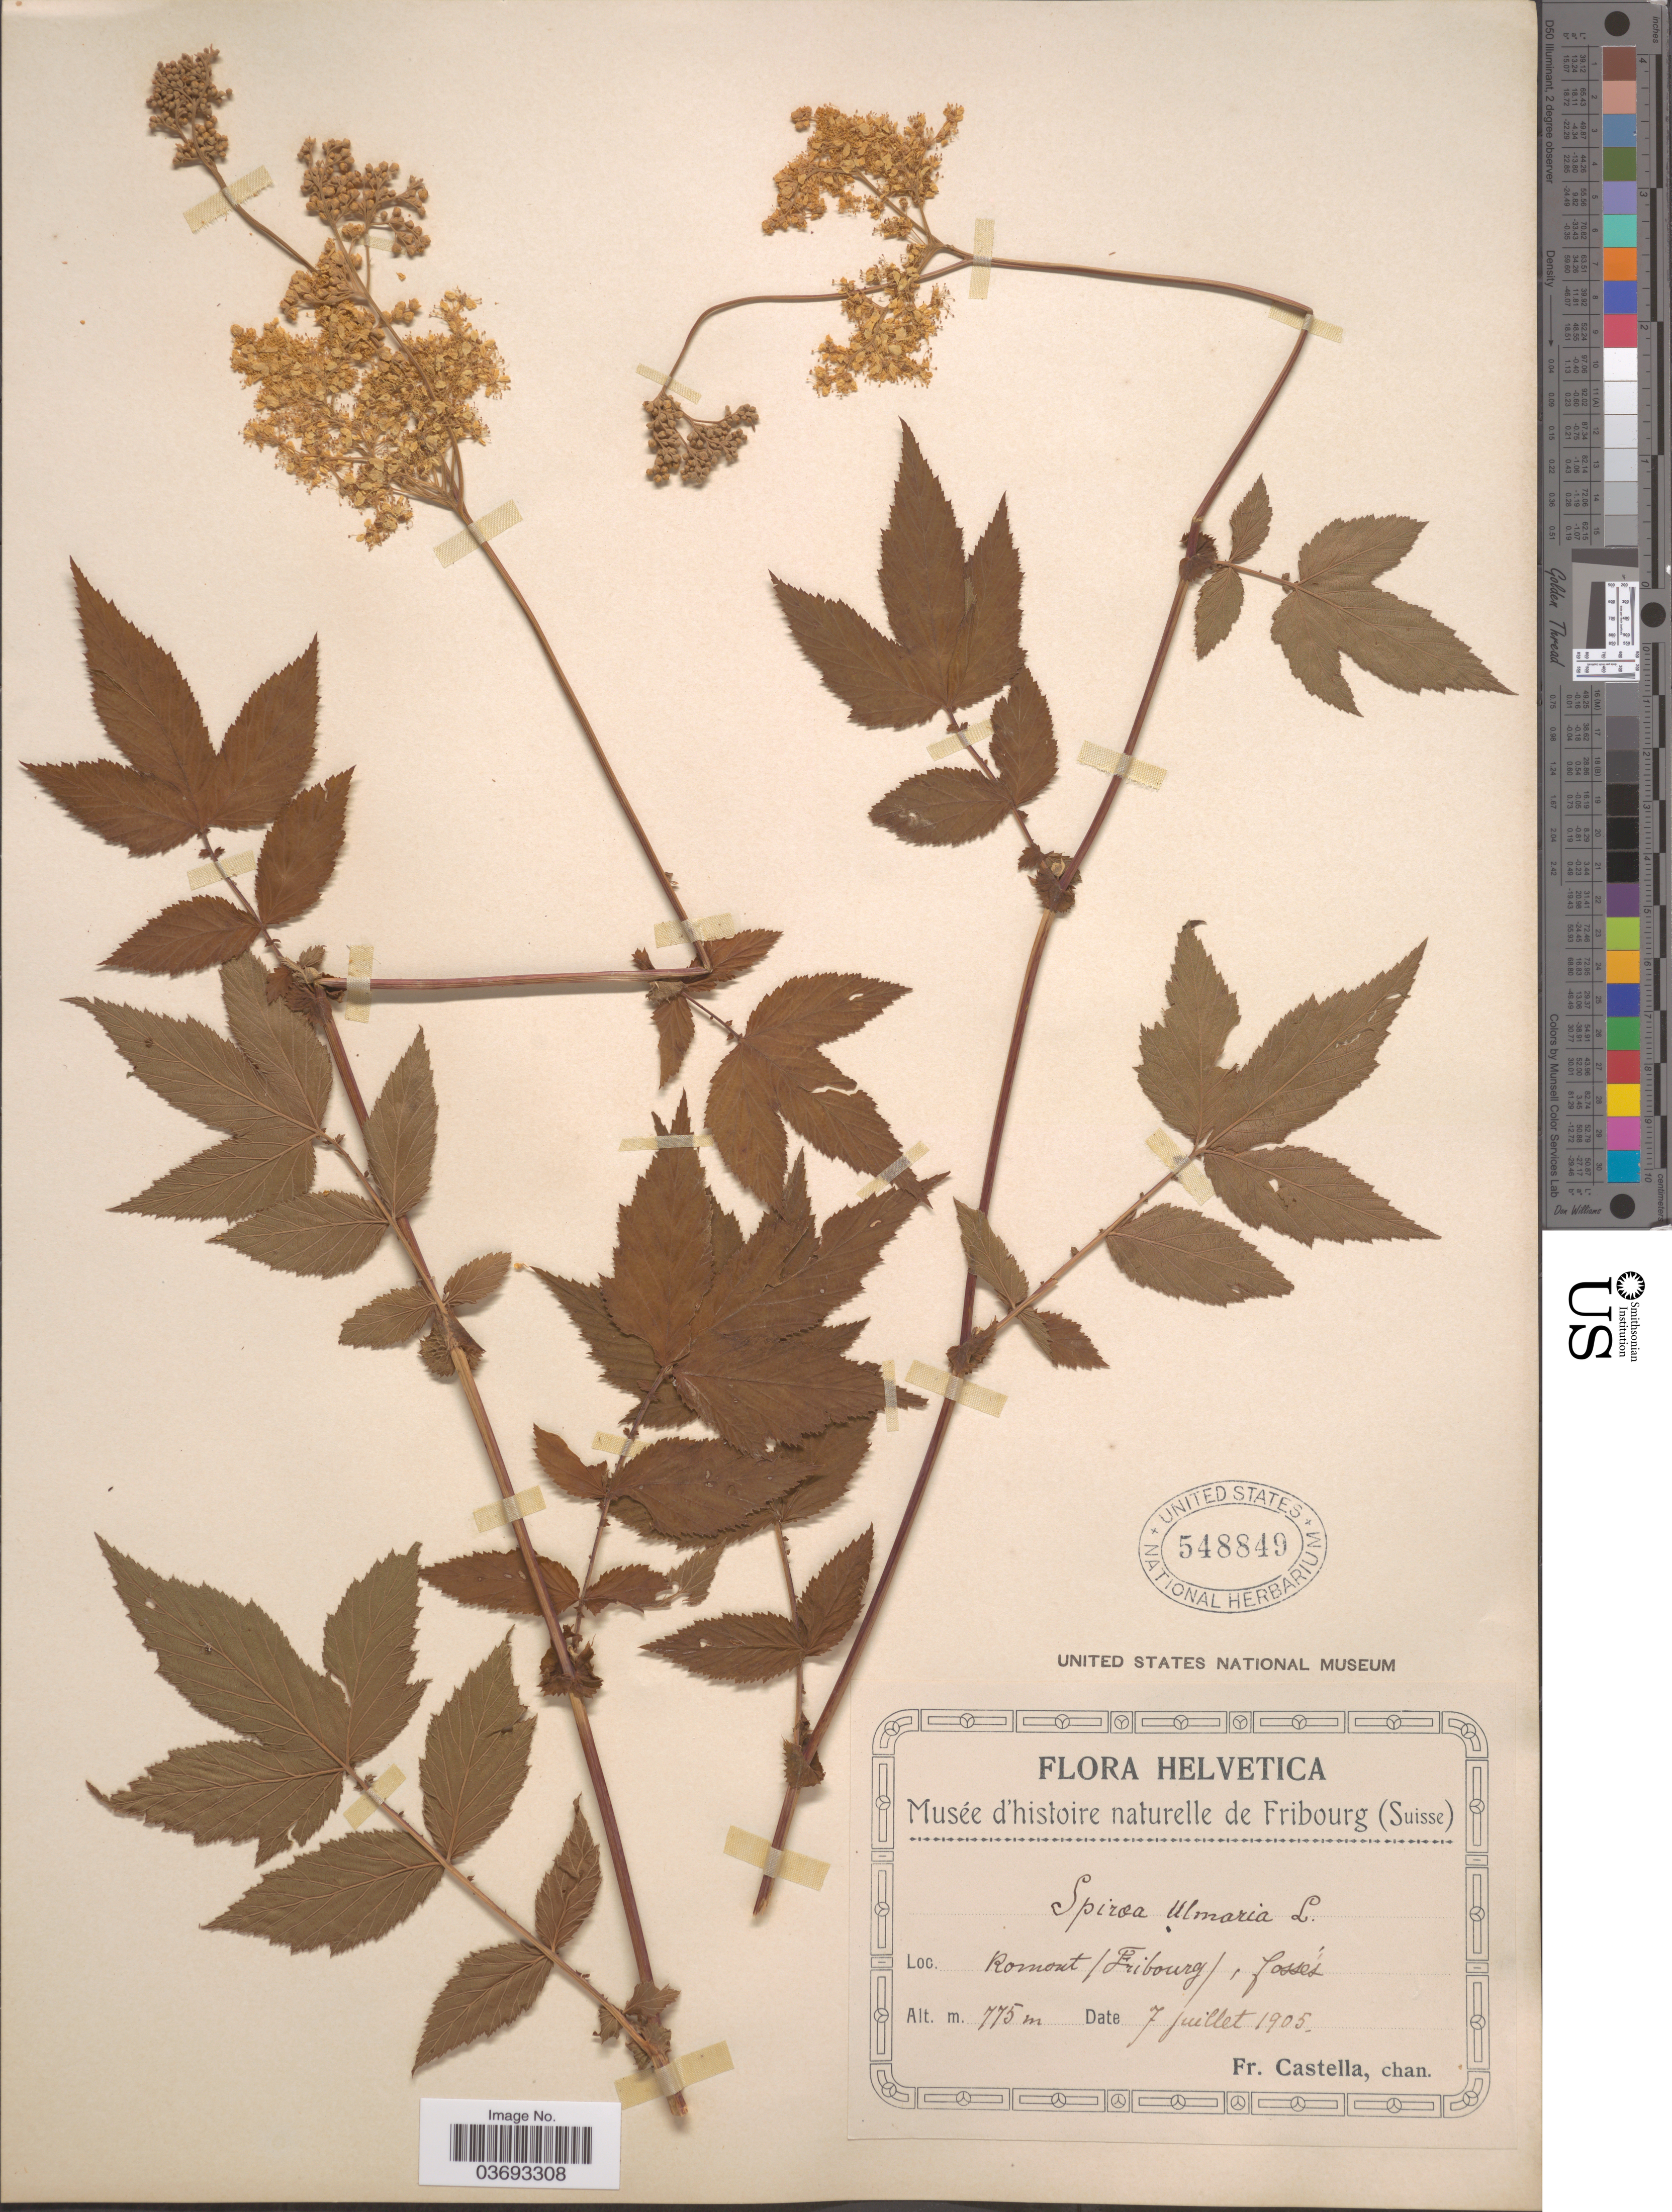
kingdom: Plantae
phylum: Tracheophyta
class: Magnoliopsida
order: Rosales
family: Rosaceae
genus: Spiraea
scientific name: Spiraea ulmifolia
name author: Scop.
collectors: Fr. Castella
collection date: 1905-07-07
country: Switzerland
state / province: Fribourg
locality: Helvetica. Romont, fossés.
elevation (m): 775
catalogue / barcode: US 548849